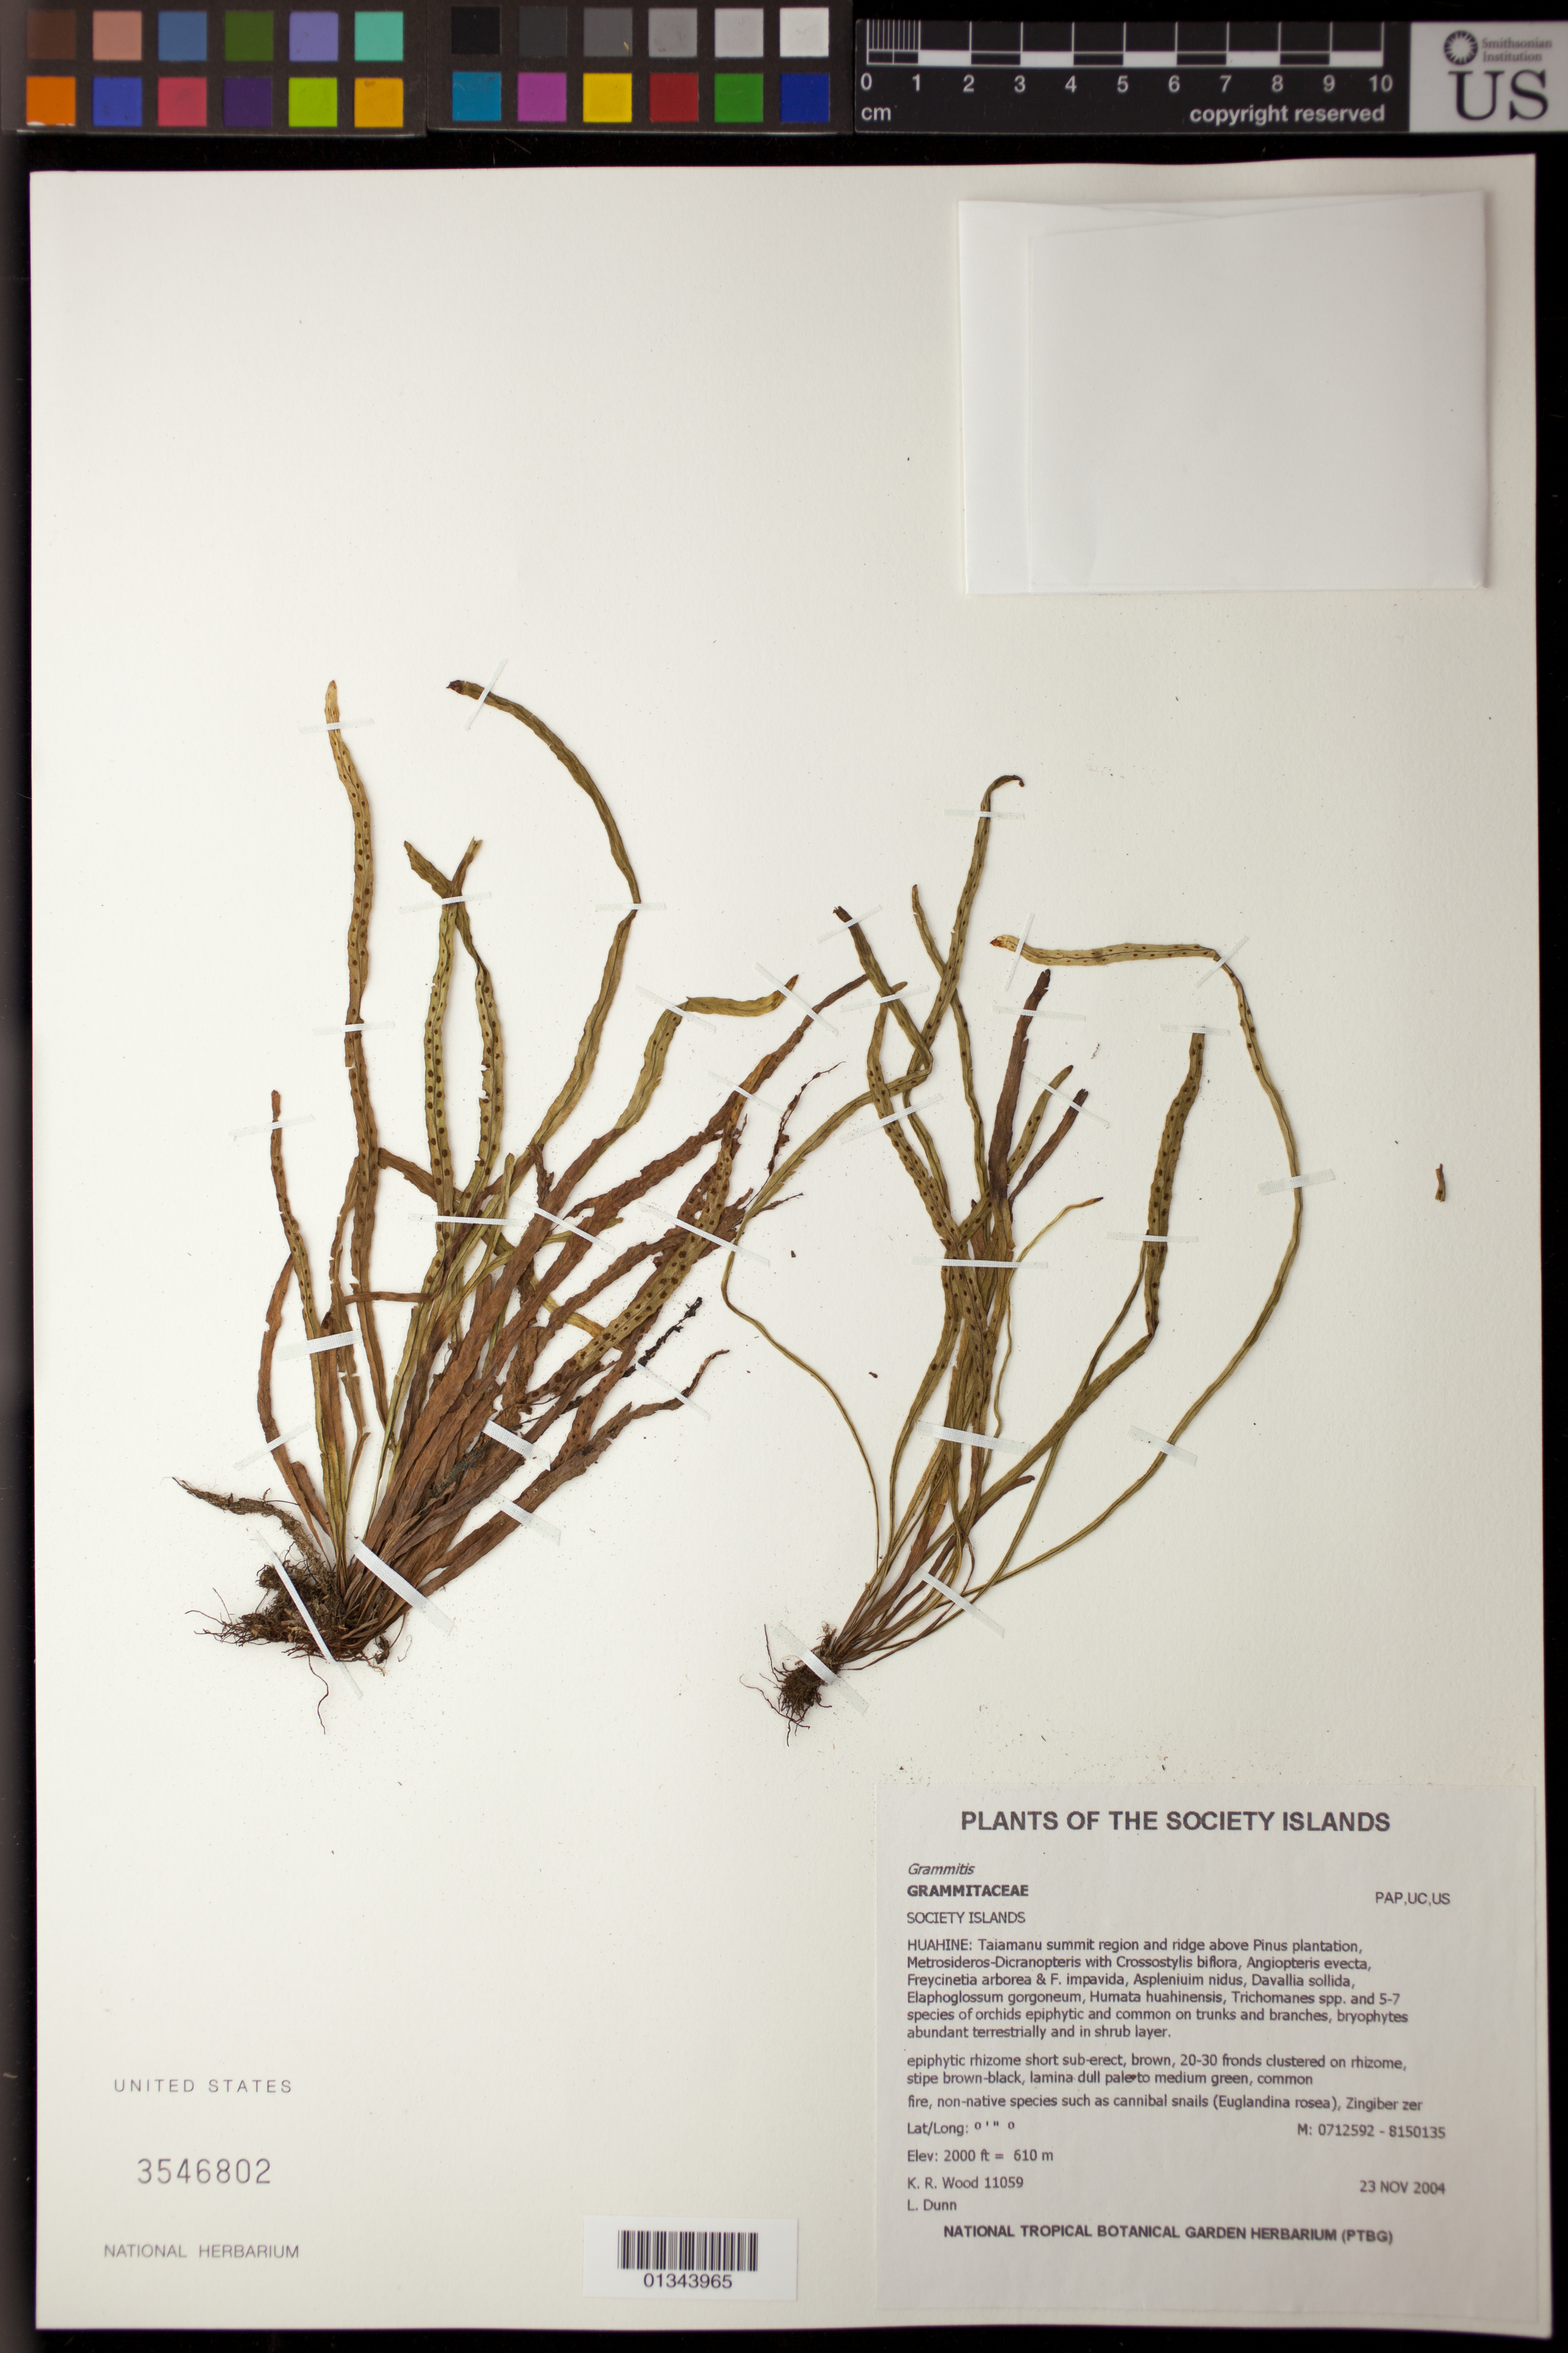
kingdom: Plantae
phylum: Tracheophyta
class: Polypodiopsida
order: Polypodiales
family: Polypodiaceae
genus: Oreogrammitis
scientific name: Oreogrammitis ligulata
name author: (Baker) Parris & Sundue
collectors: K. R. Wood & L. Dunn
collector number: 11059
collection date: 2004-11-23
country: French Polynesia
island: Huahine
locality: Huahine, Taiamanu summit region and ridge above Pinus plantation.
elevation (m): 610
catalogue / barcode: US 3546802